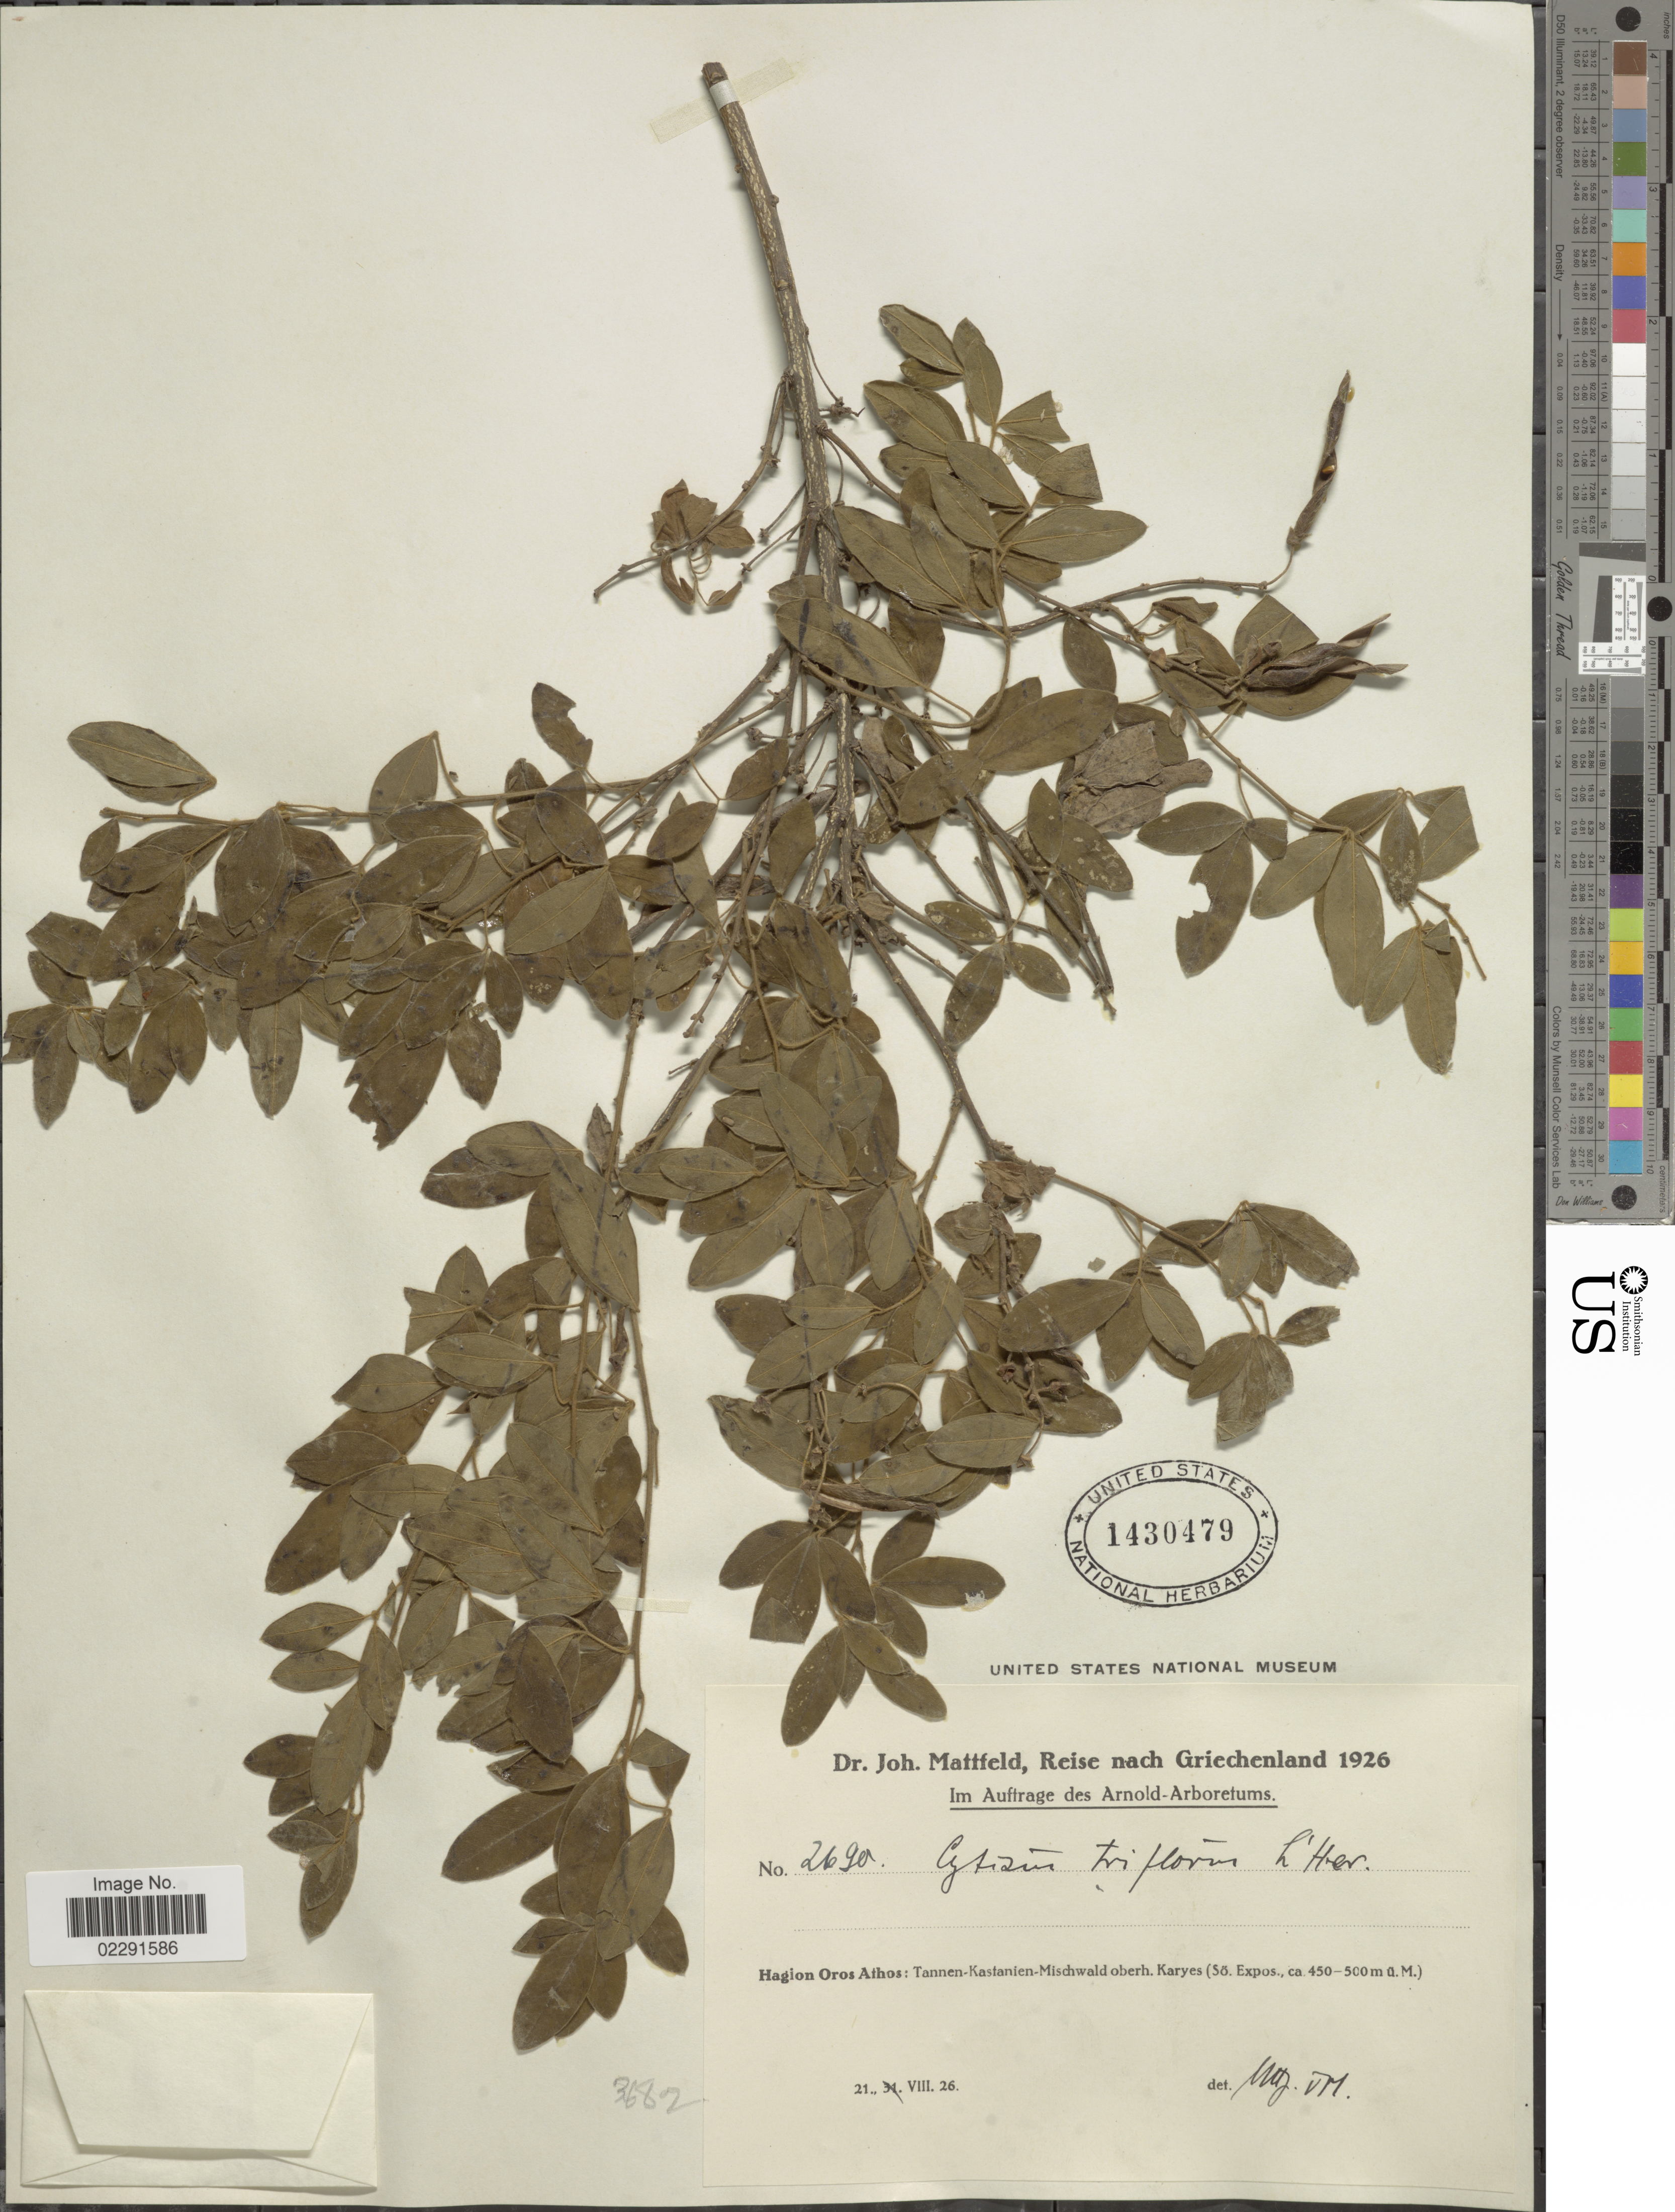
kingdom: Plantae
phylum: Tracheophyta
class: Magnoliopsida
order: Fabales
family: Fabaceae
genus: Cytisus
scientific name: Cytisus triflorus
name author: Lam.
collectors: J. Mattfeld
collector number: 2690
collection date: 1926-08-21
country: Greece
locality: Reise nach Griechenland, Hagion Oros Athos: Tannen-Kastanien-Mischwald oberh. Karyes.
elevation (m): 450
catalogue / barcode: US 1430479